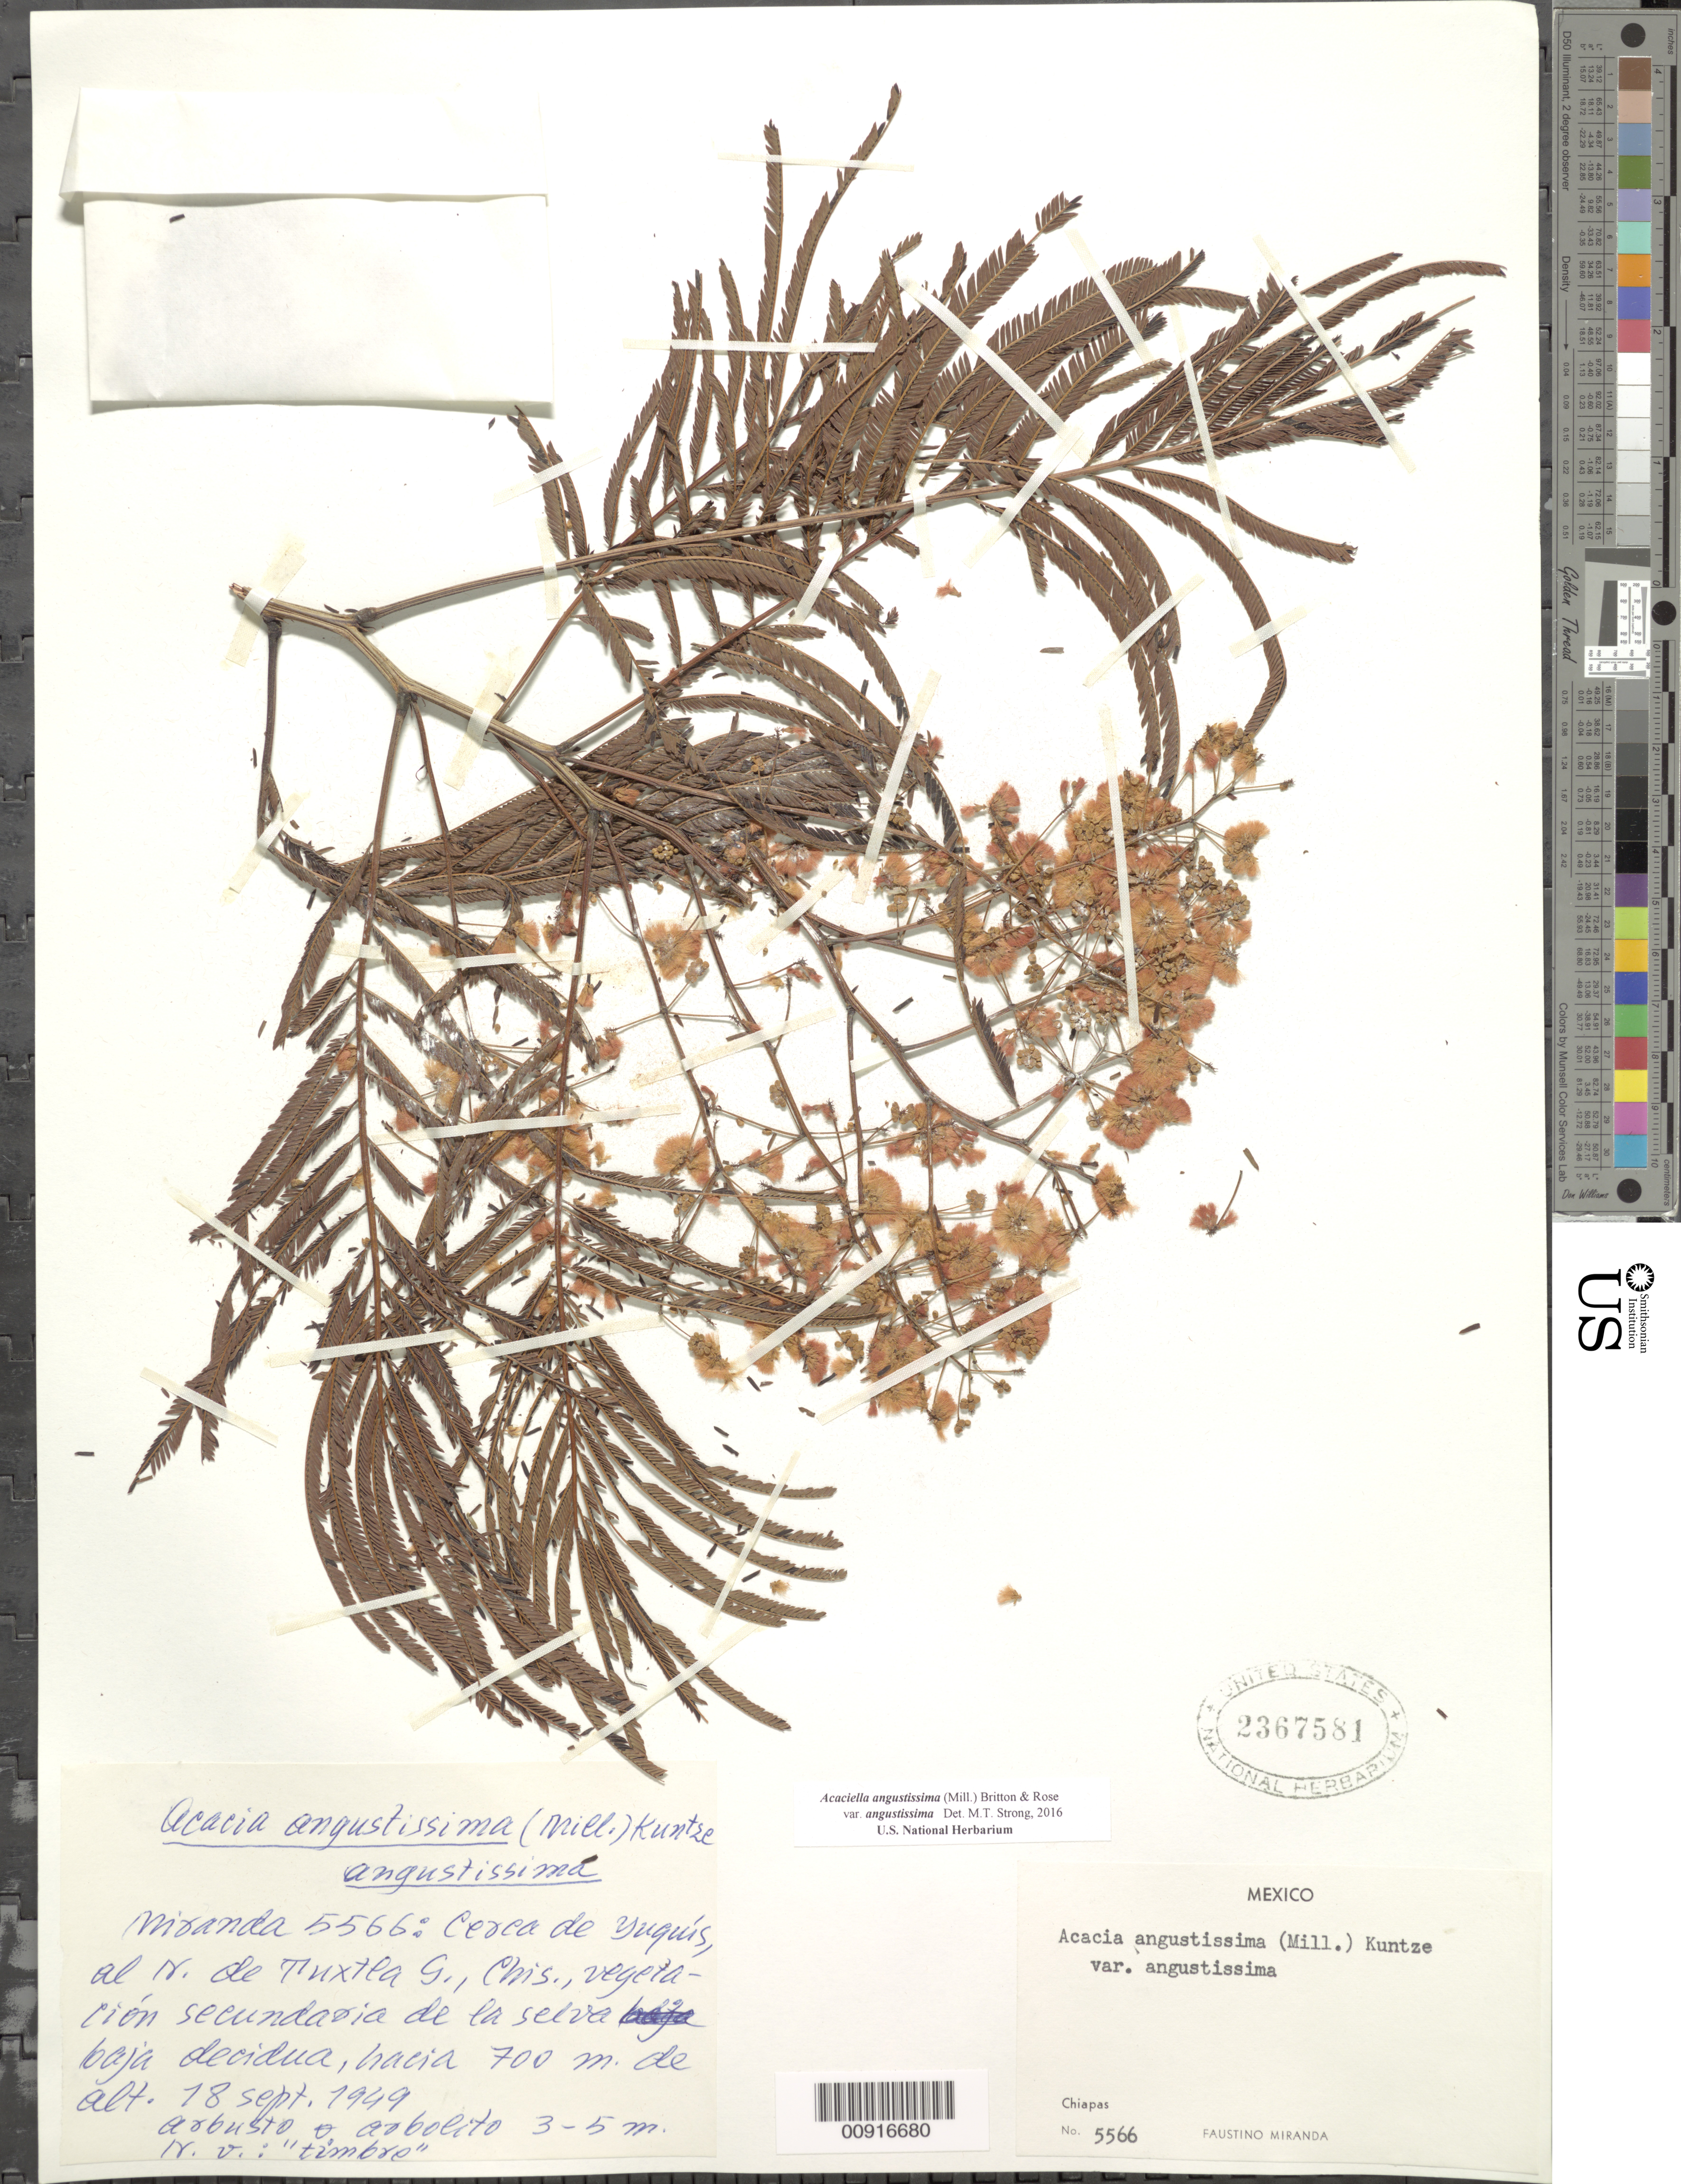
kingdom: Plantae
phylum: Tracheophyta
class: Magnoliopsida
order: Fabales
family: Fabaceae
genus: Acaciella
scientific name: Acaciella angustissima var. angustissima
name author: (Mill.) Britton & Rose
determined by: Strong, M. T., (US), Smithsonian Institution - National Museum of Natural History (UNITED STATES)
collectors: Miranda G., F.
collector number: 5566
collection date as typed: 18 Sep 1949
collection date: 1949-09-18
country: Mexico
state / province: Chiapas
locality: Cerca de Yuquís, al N de Tuxtla Gutiérrez, Chiapas.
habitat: Vegetación secundaria de la selva baja decidua.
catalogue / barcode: US 2367581